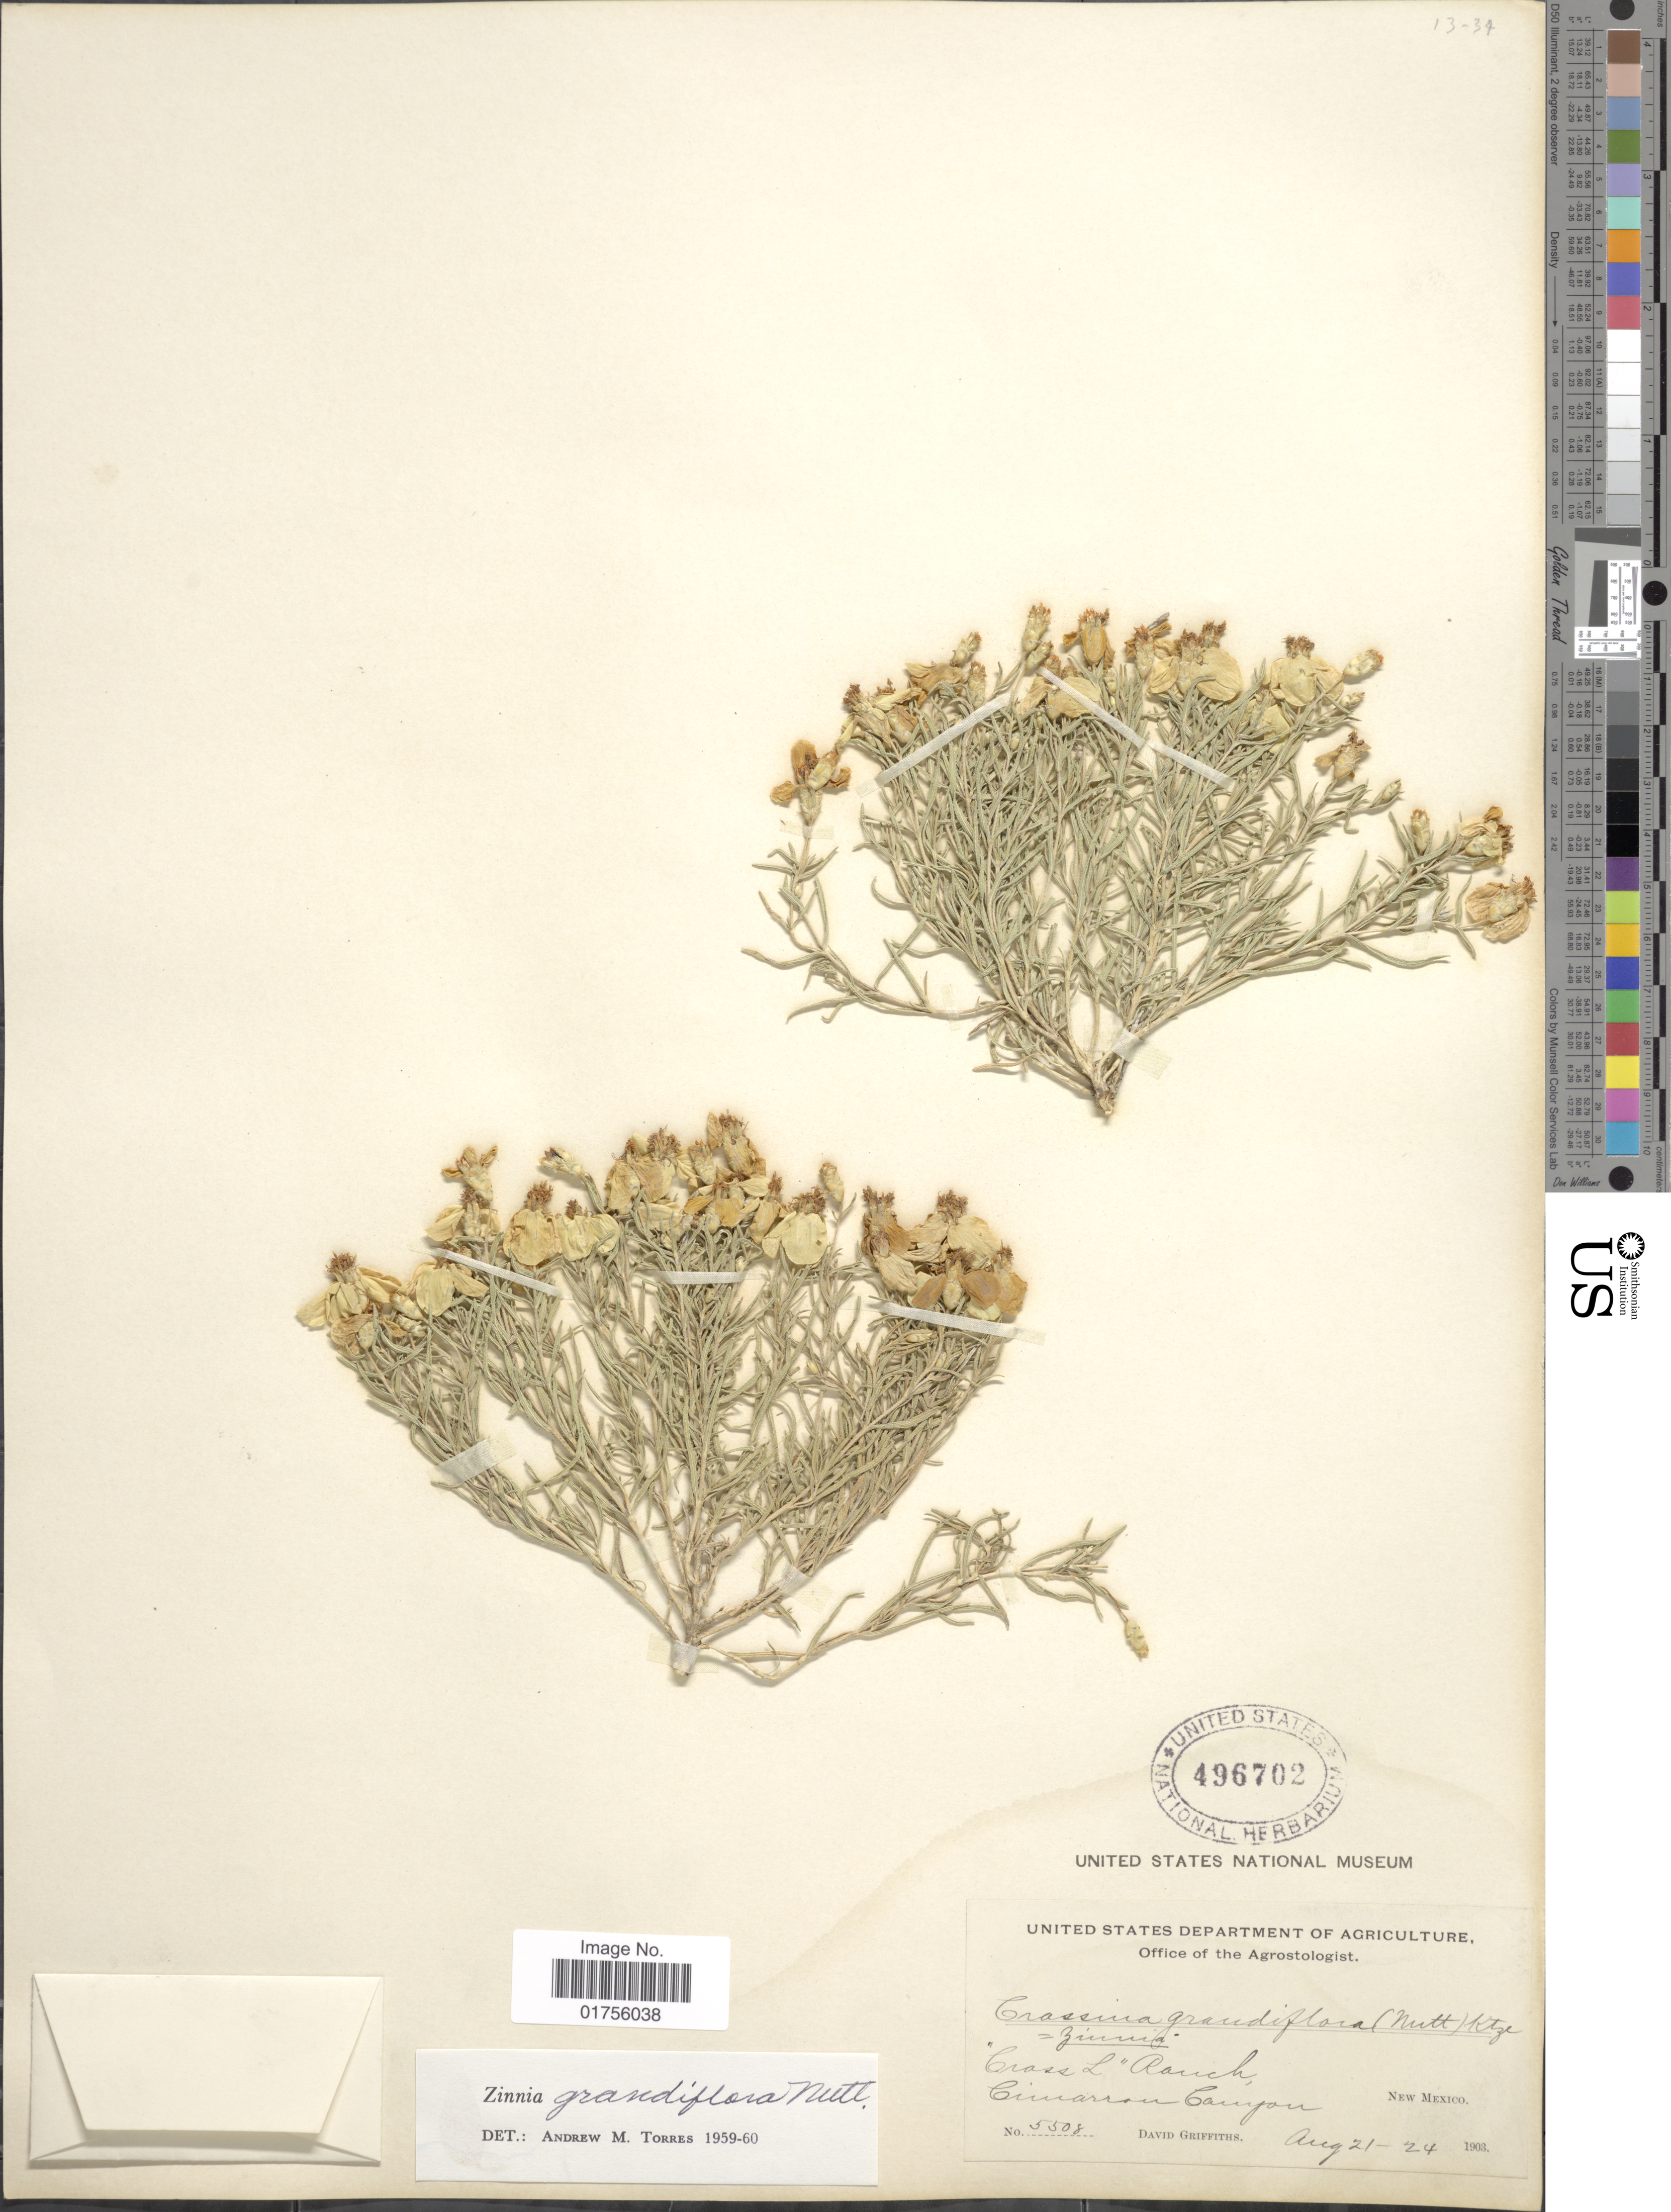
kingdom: Plantae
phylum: Tracheophyta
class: Magnoliopsida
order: Asterales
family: Asteraceae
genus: Zinnia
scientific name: Zinnia grandiflora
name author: Nutt.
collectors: D. Griffiths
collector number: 5508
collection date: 1903-08-21/1903-08-24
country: United States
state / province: New Mexico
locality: Grass L Ranch, Cimarron Canyon, New Mexico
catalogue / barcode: US 496702